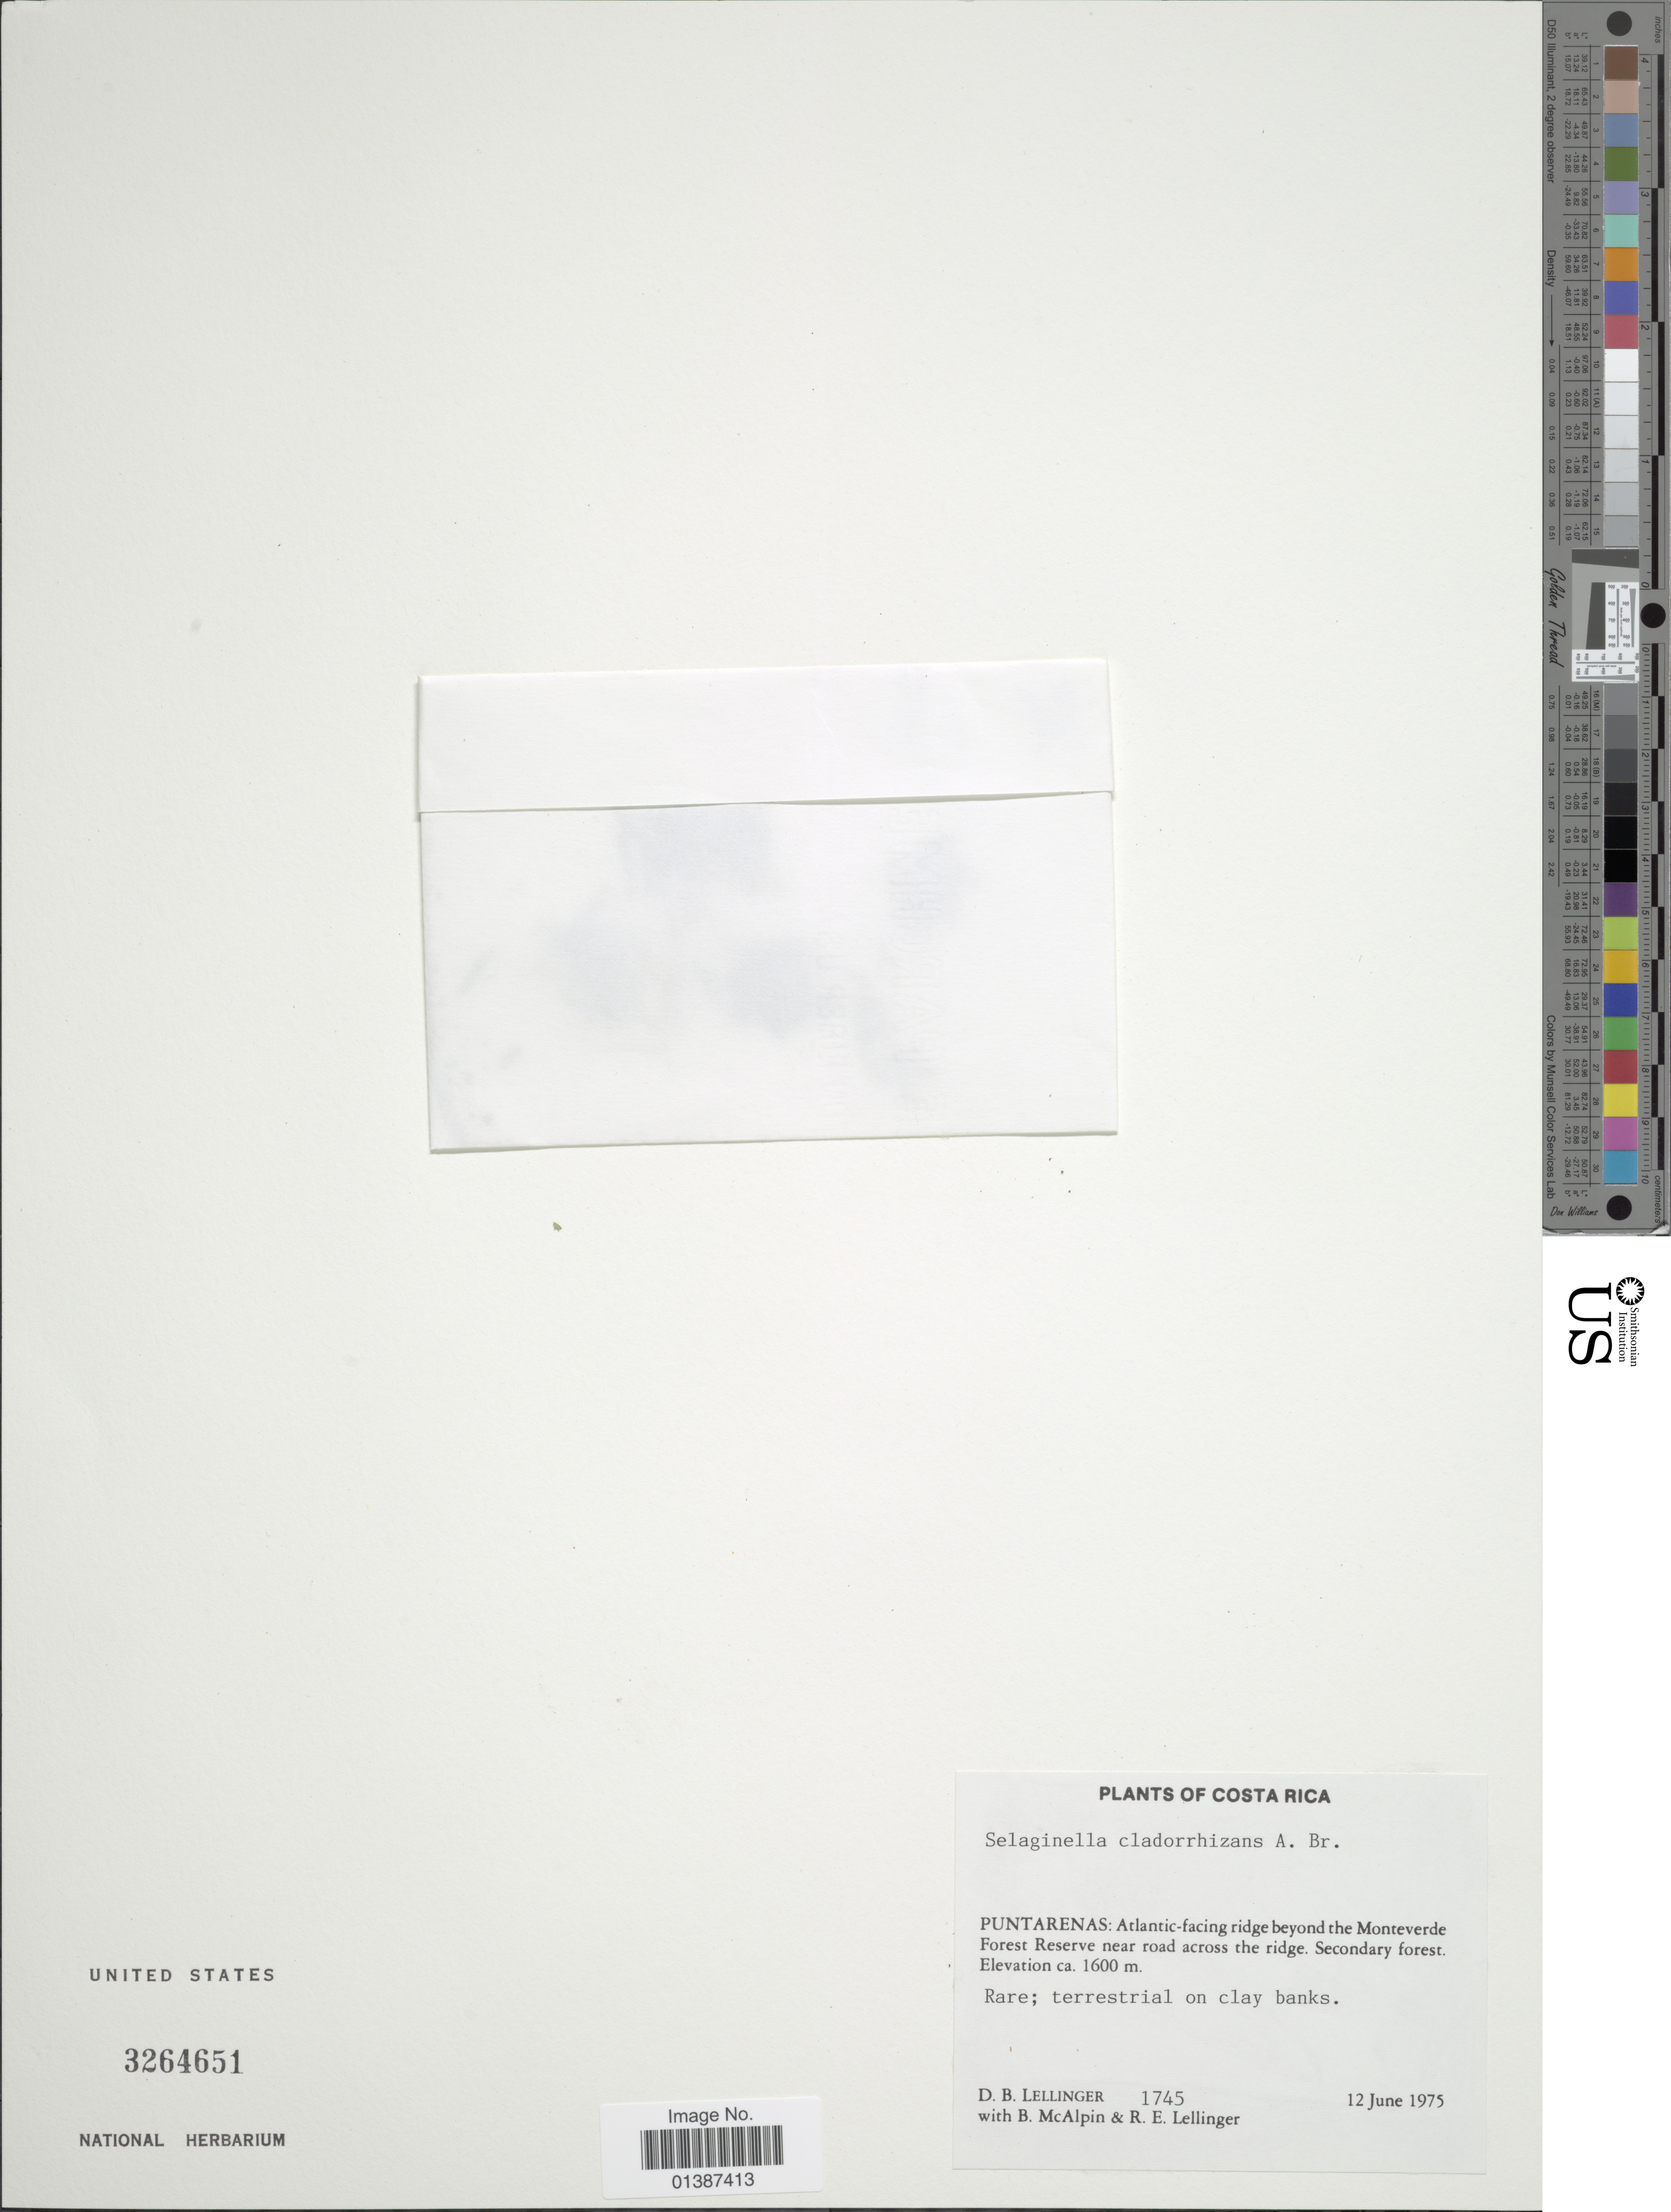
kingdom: Plantae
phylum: Tracheophyta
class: Lycopodiopsida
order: Selaginellales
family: Selaginellaceae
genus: Selaginella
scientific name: Selaginella cladorrhizans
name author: A. Br.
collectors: D. B. Lellinger, B. Mcalpin & R. E. Lellinger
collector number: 1745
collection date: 1975-06-12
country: Costa Rica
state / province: Puntarenas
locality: Atlantic-facing ridge beyond the Monteverde Forest Reserve near road across the ridge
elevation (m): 1600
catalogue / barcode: US 3264651